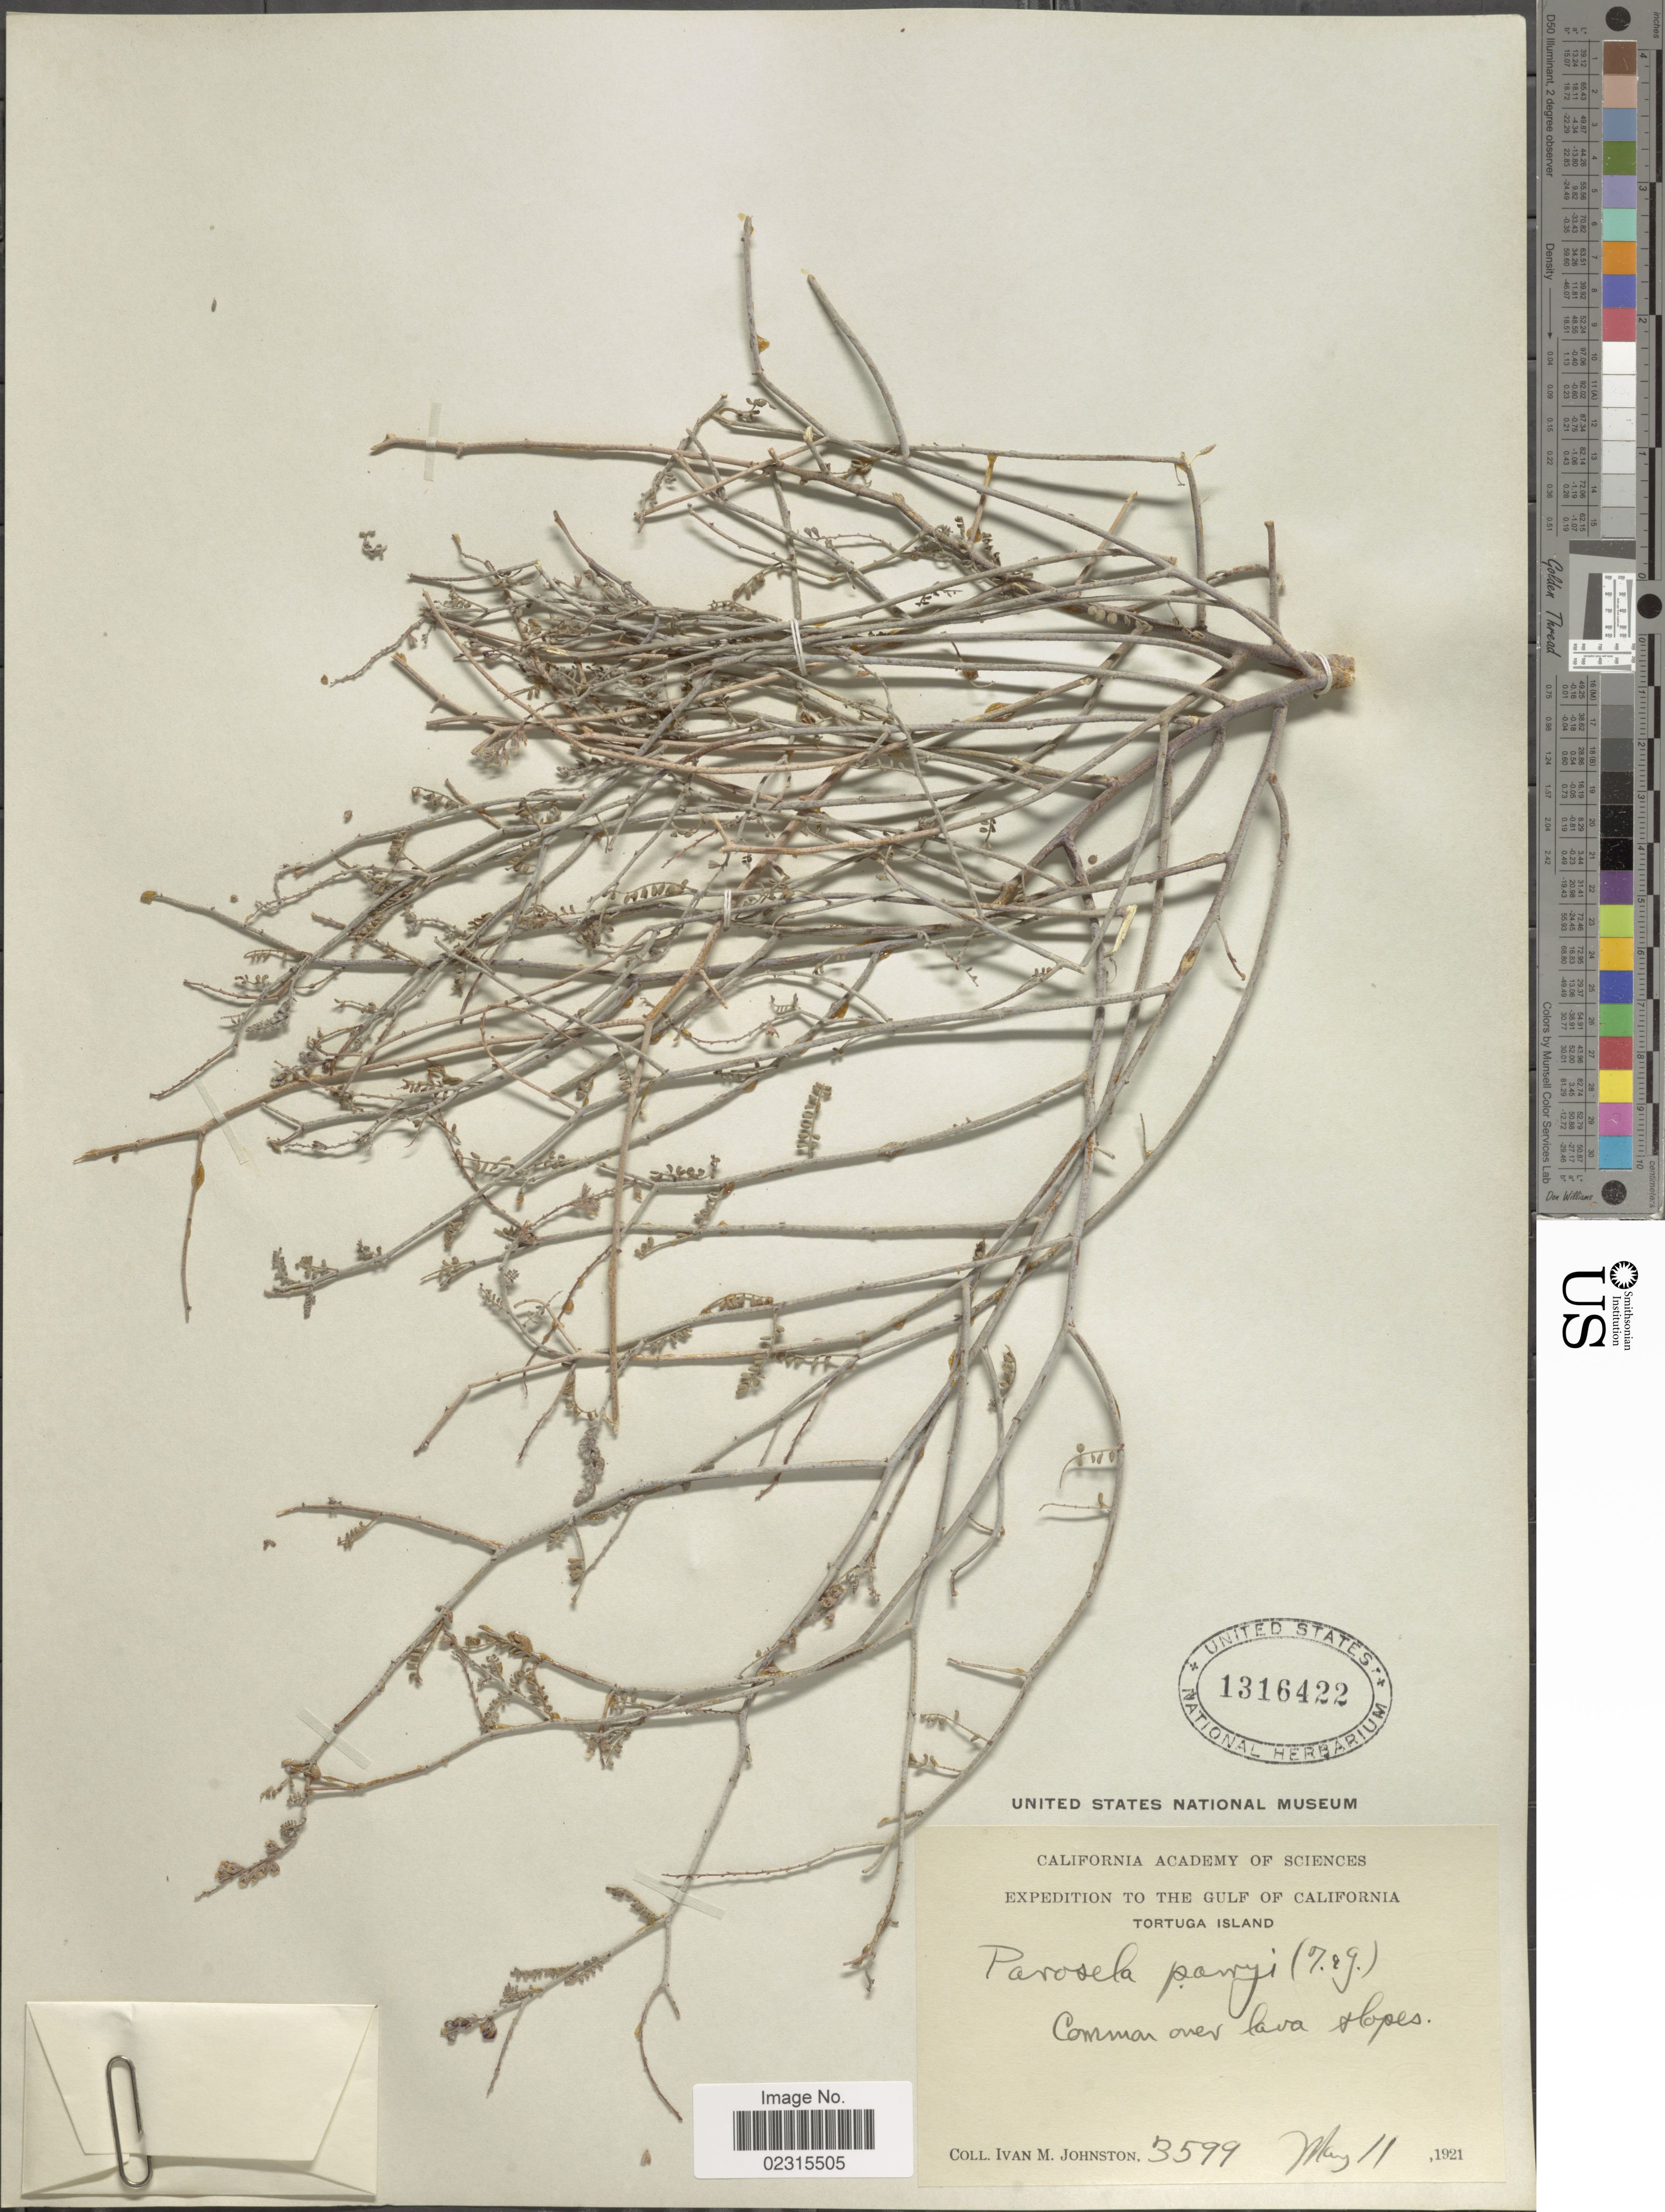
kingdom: Plantae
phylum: Tracheophyta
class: Magnoliopsida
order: Fabales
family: Fabaceae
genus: Marina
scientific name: Marina parryi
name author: (Torr. & A. Gray) Barneby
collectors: I.M. Johnston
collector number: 3599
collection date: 1921-05-11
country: Mexico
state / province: Baja California Sur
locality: Gulf of California, Tortuga Island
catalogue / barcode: US 1316422